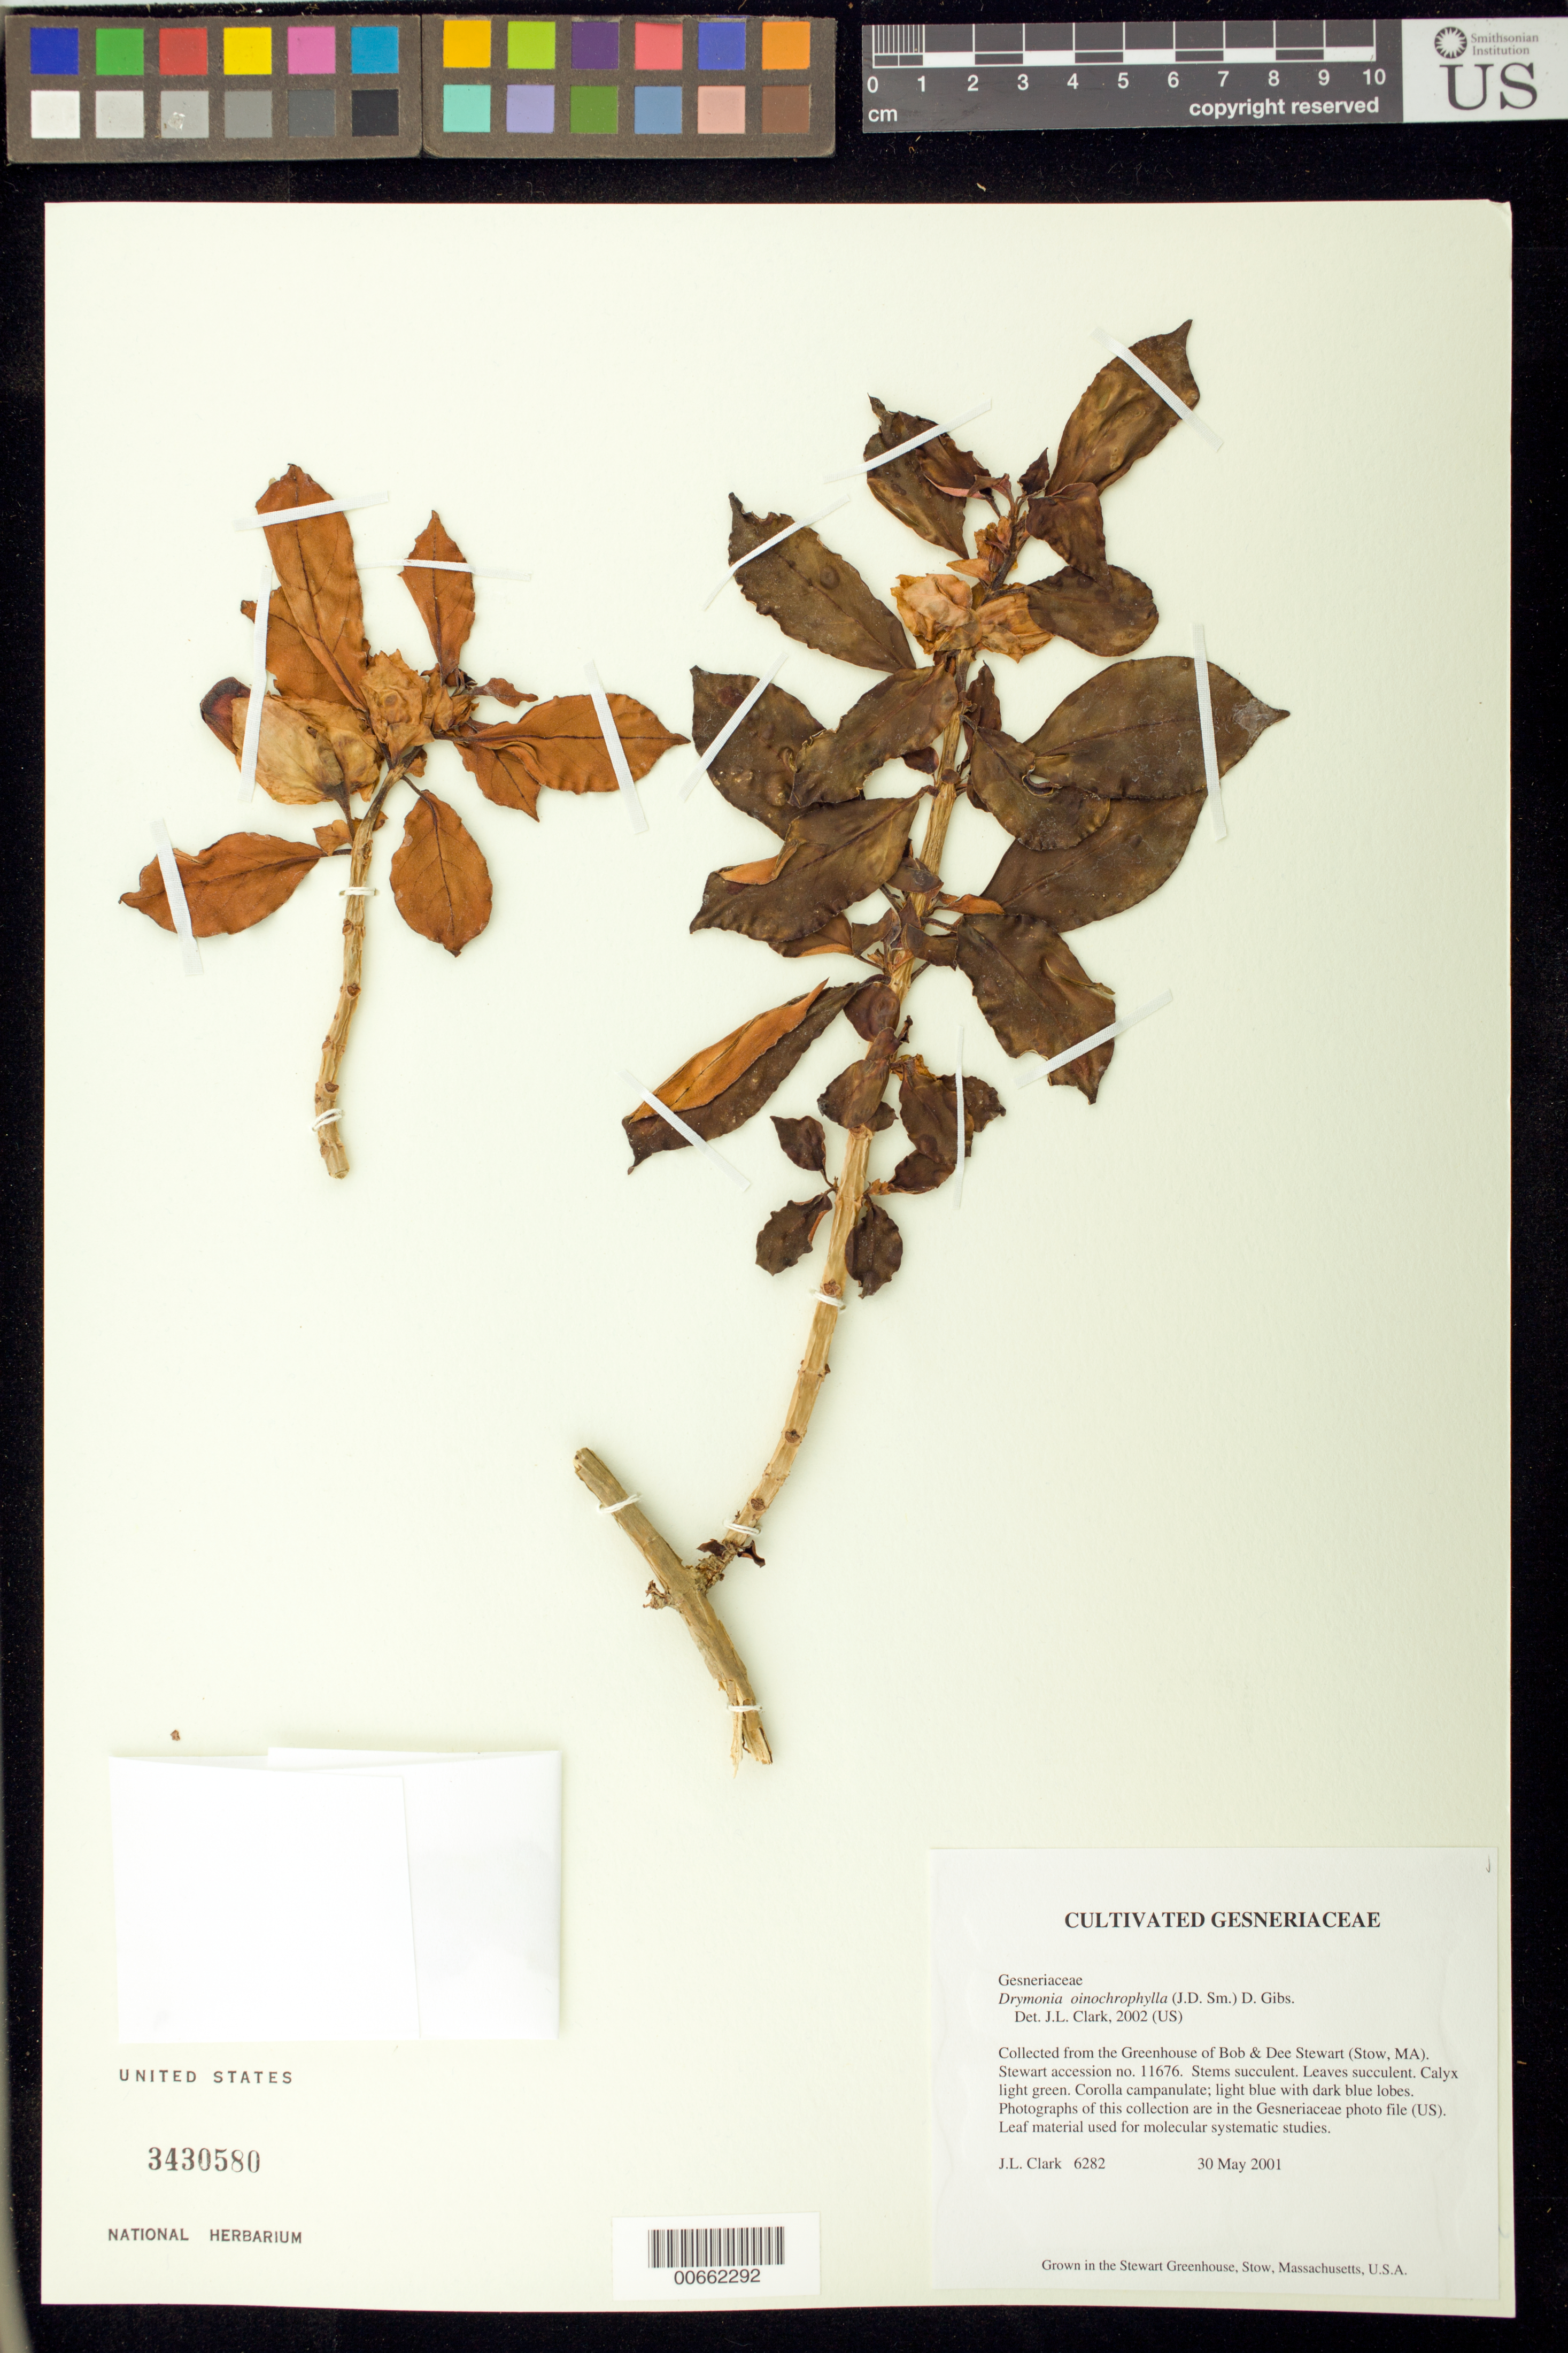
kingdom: Plantae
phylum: Tracheophyta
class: Magnoliopsida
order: Lamiales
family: Gesneriaceae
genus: Drymonia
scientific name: Drymonia oinochrophylla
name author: (Donn. Sm.) D.N. Gibson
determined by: Clark, J. L., (SEL), The Marie Selby Botanical Garden (UNITED STATES)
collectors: J. L. Clark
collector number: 6282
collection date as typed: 30 May 2001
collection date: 2001-05-30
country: United States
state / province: Massachusetts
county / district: Lamoille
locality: Grown in the Stewart Greenhouse, Stow, Massachusetts, U.S.A.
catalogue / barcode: US 3430580